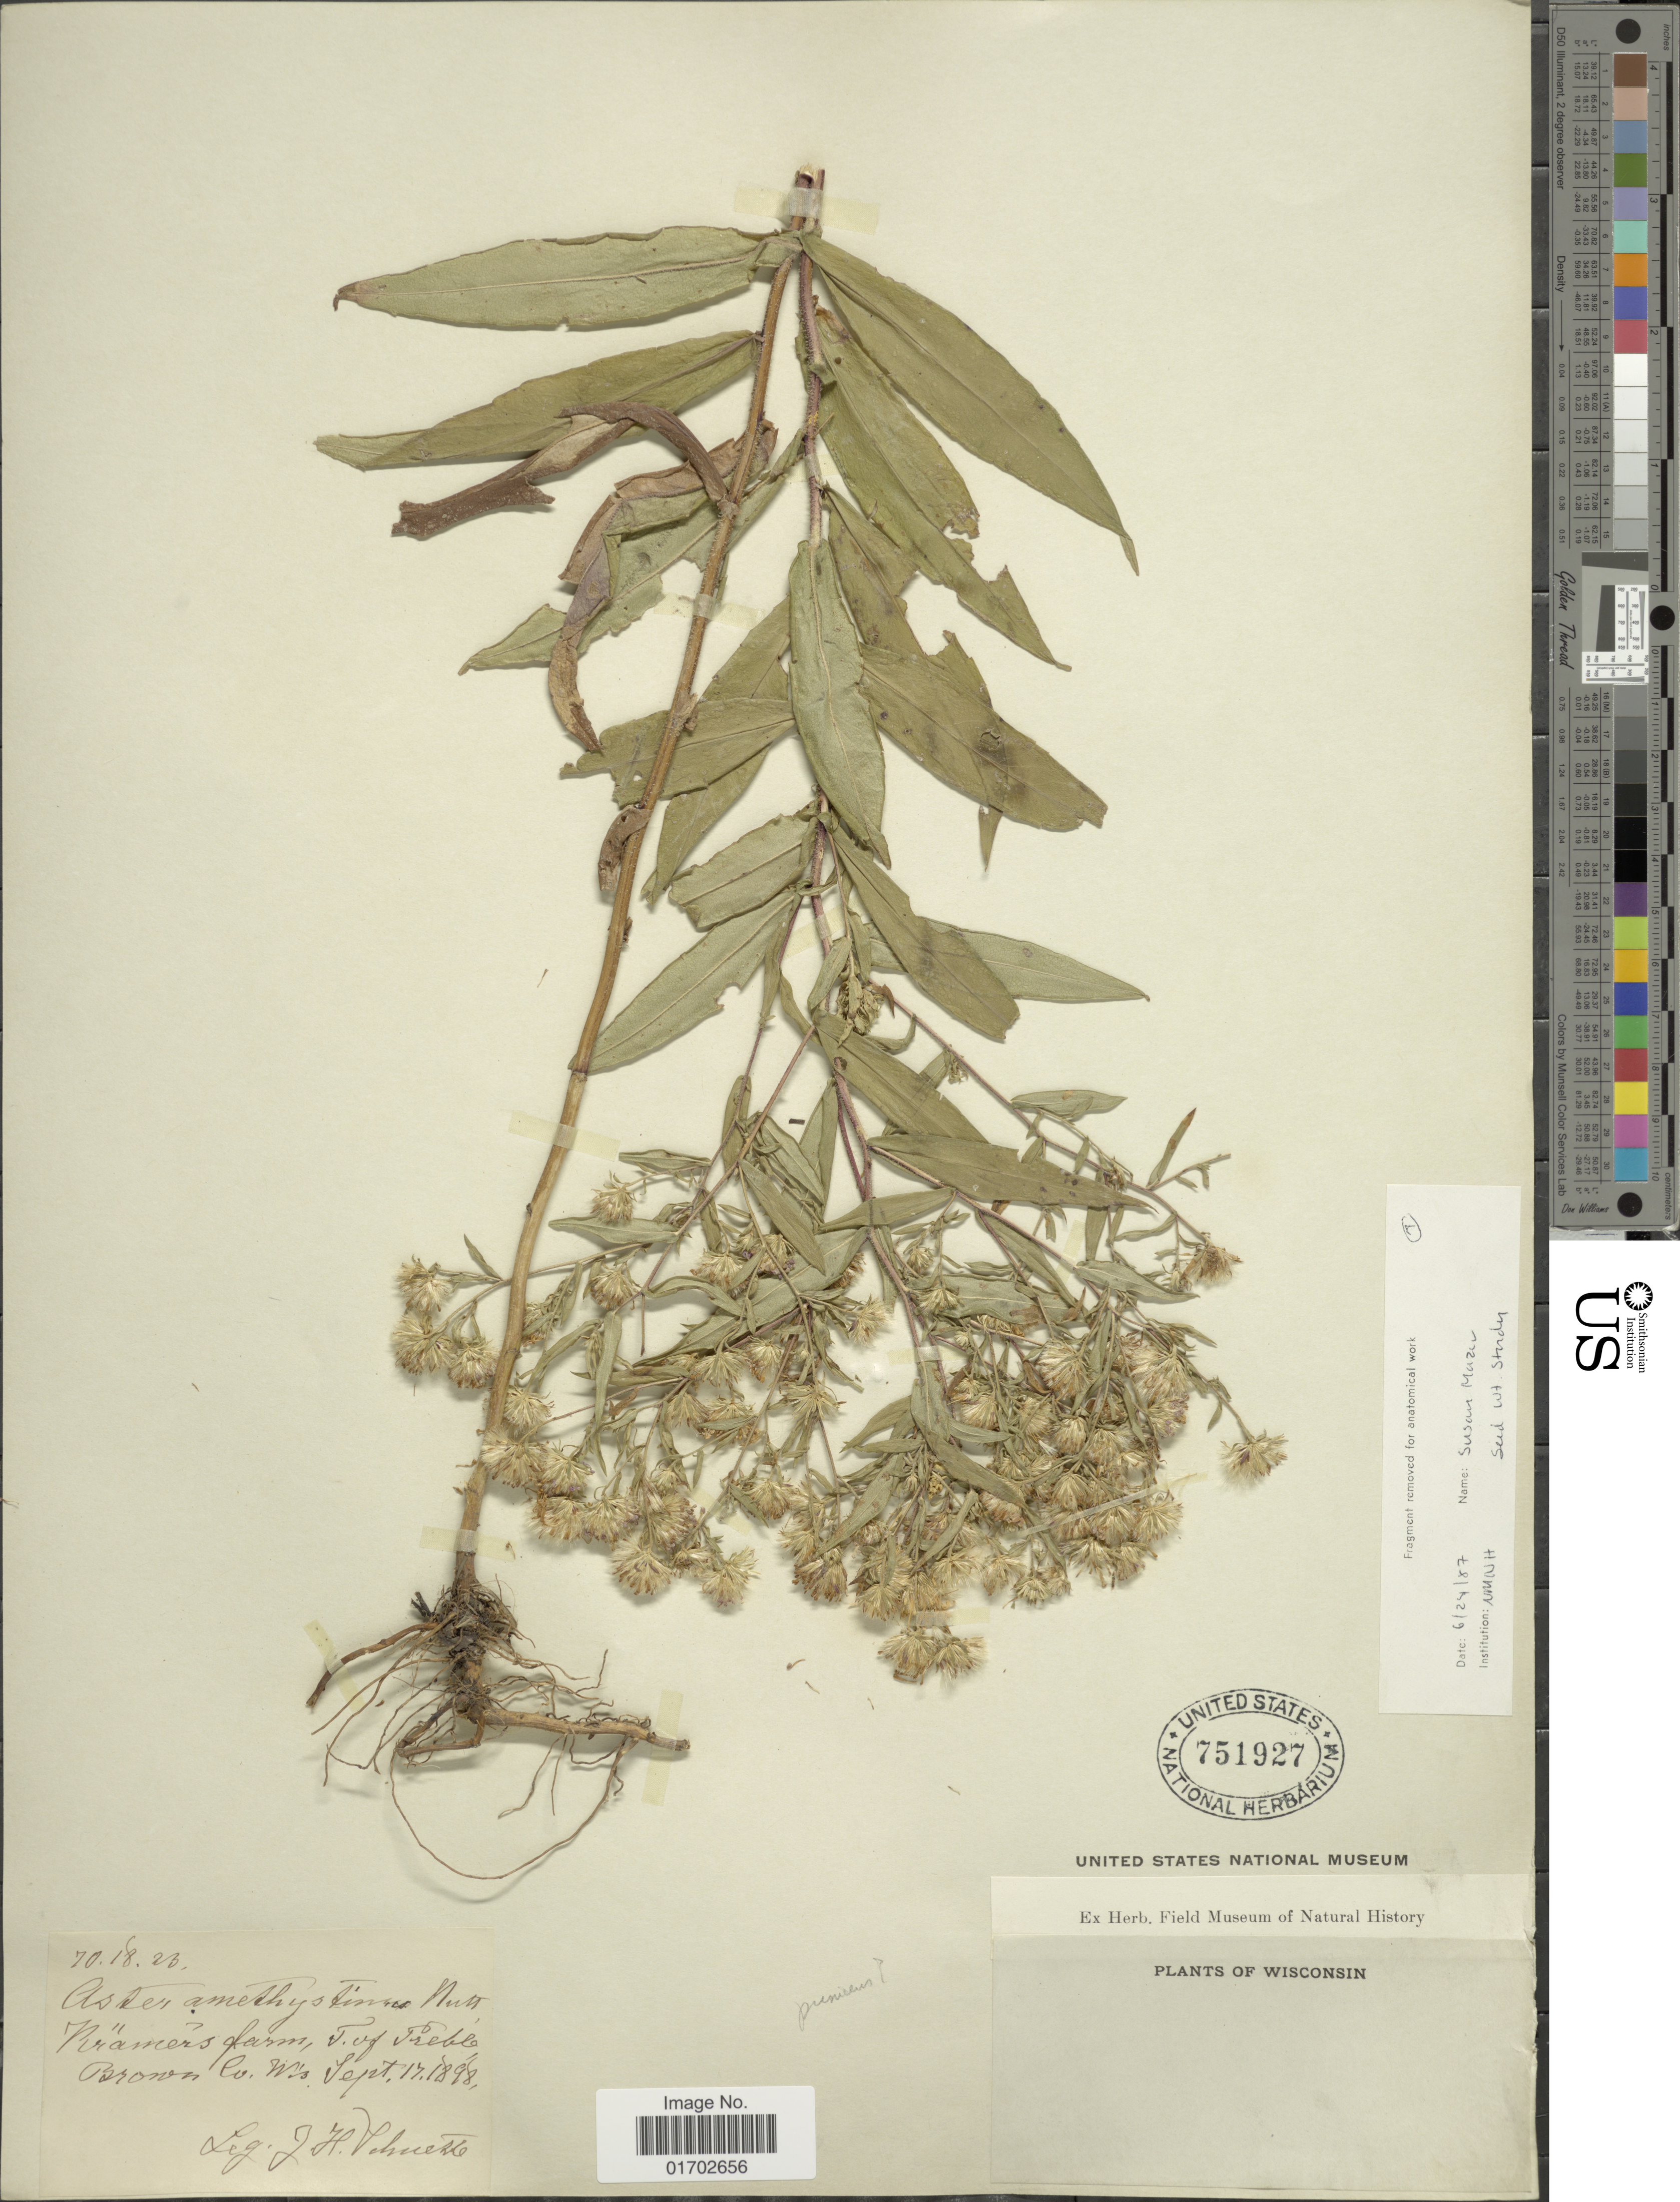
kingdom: Plantae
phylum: Tracheophyta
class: Magnoliopsida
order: Asterales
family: Asteraceae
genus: Symphyotrichum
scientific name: Symphyotrichum puniceum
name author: (L.) Á. Löve & D. Löve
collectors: J. H. Schuette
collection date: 1898-09-17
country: United States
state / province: Wisconsin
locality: Krámers farm, S of Treble Brown Co.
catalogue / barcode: US 751927